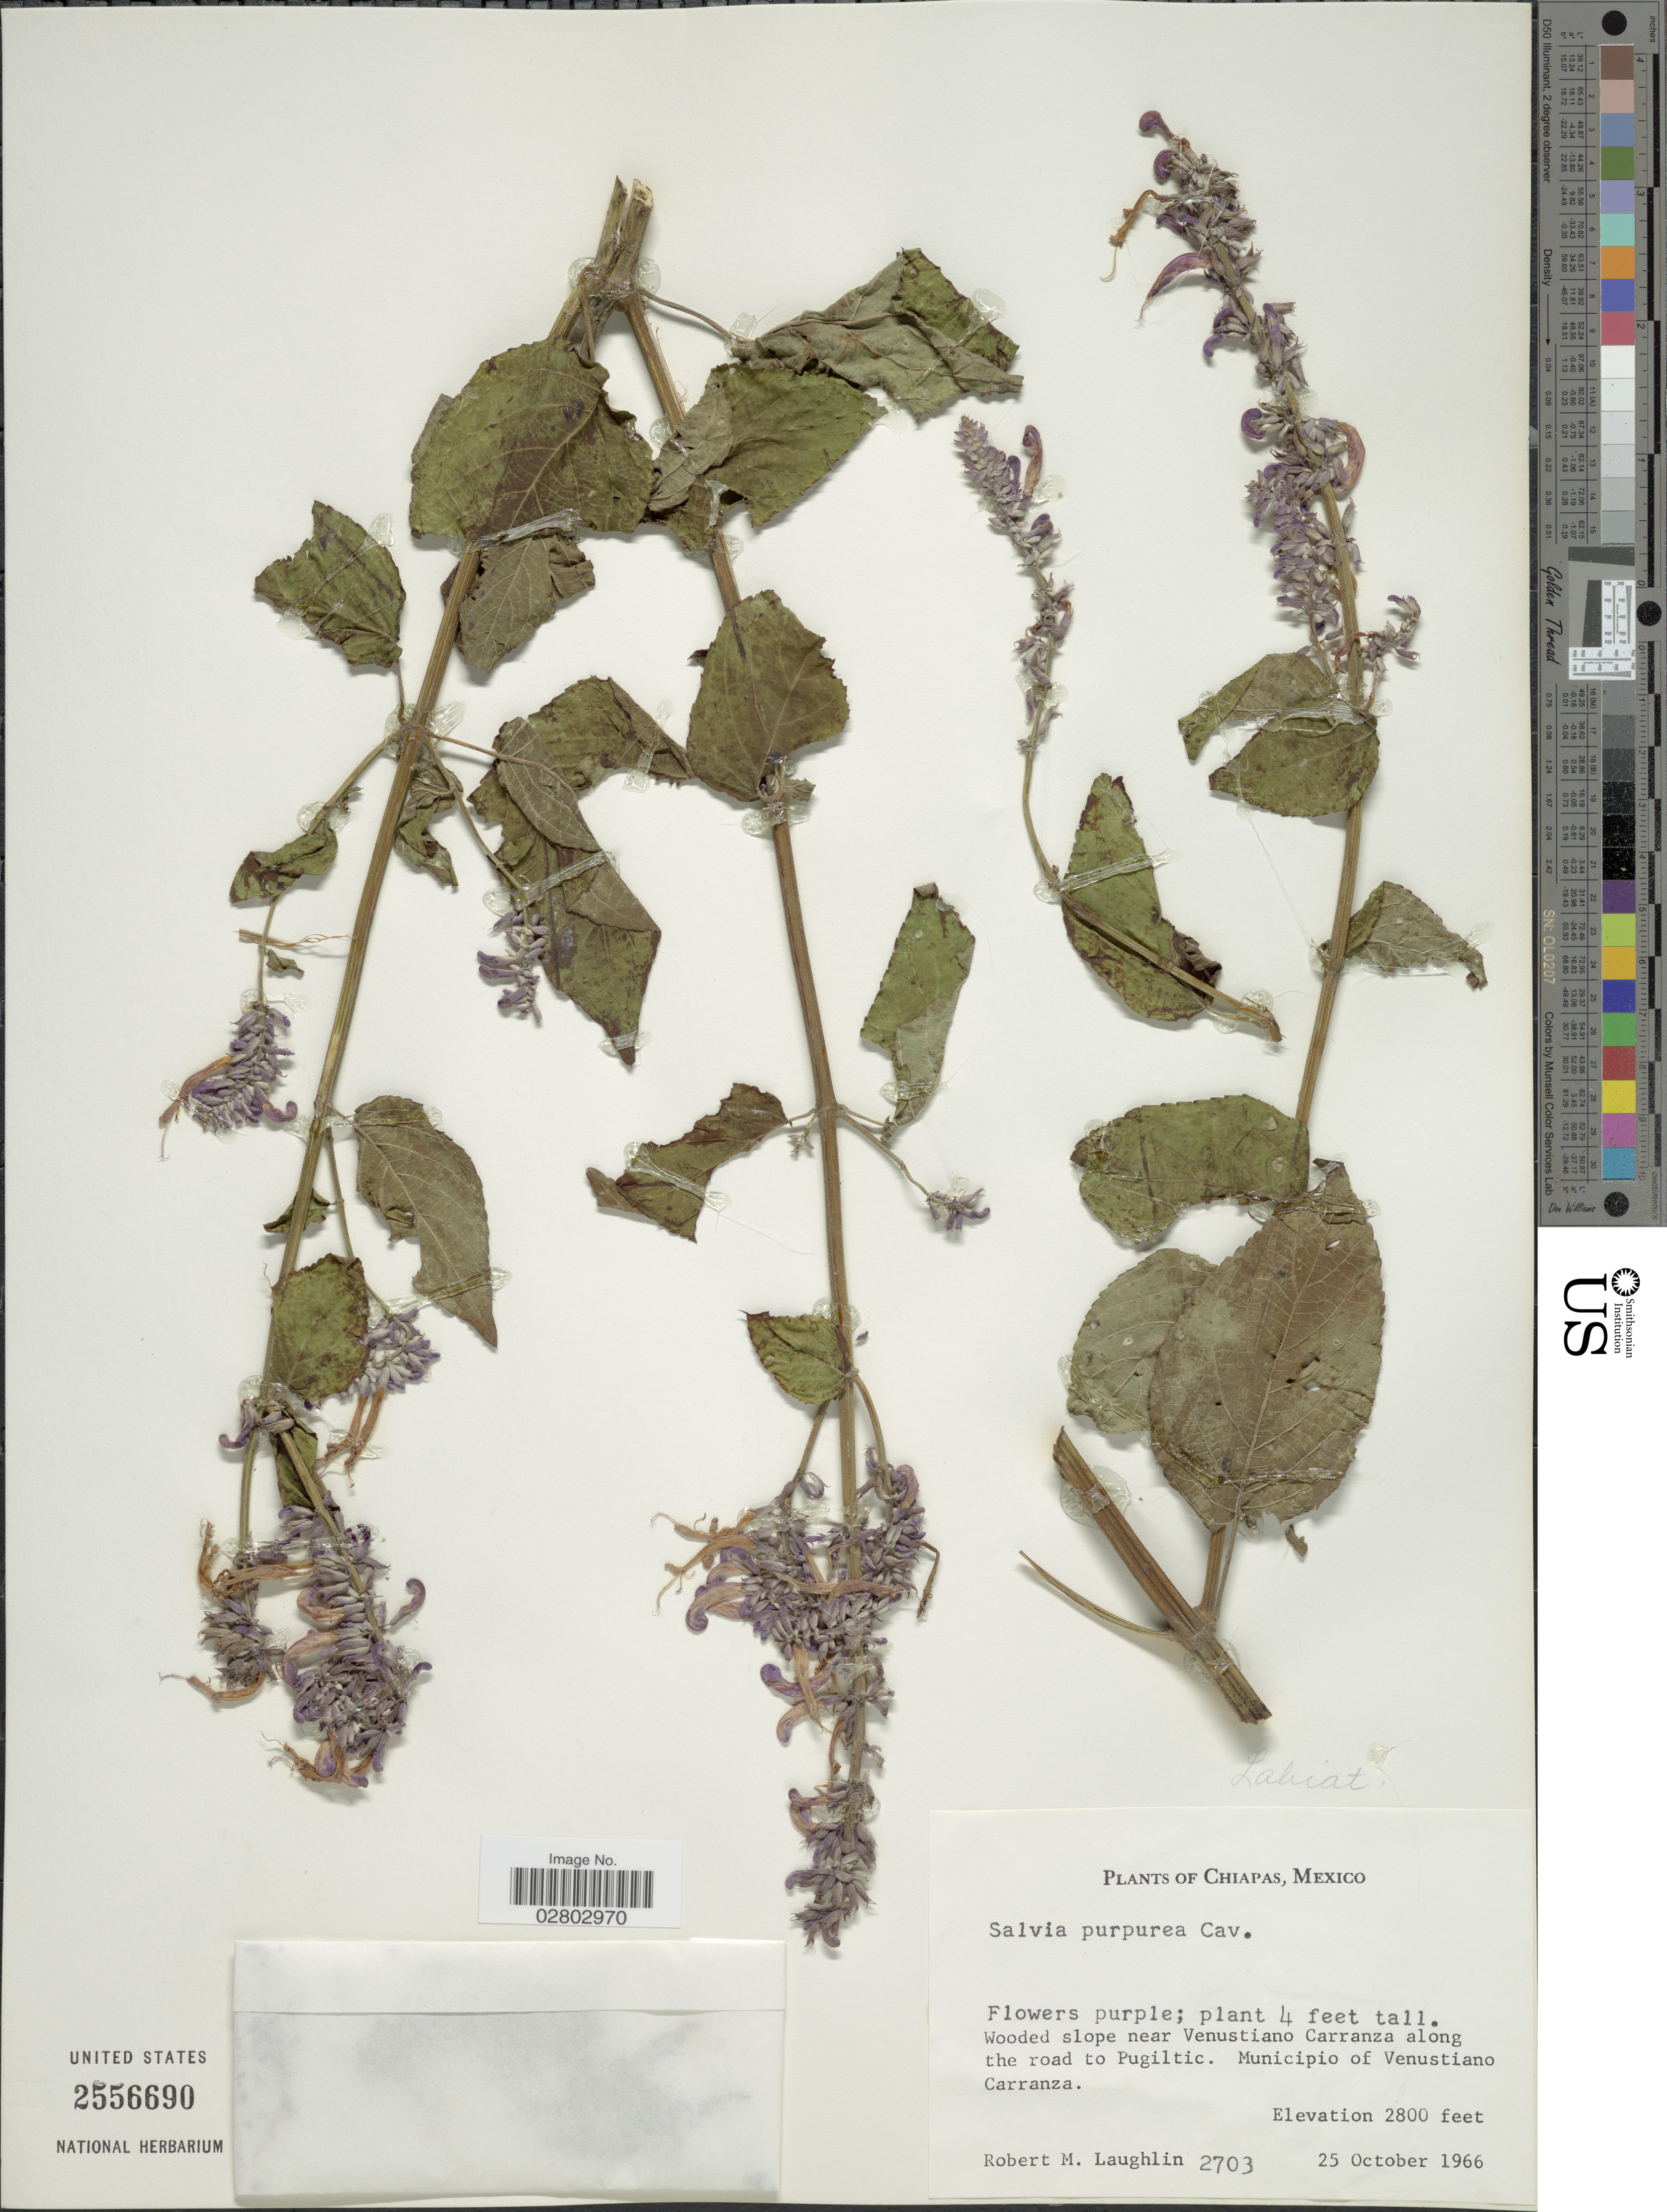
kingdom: Plantae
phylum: Tracheophyta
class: Magnoliopsida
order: Lamiales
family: Lamiaceae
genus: Salvia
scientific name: Salvia purpurea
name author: Cav.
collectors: R. M. Laughlin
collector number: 2703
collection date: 1966-10-25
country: Mexico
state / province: Chiapas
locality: Wooded slope near Venustiano Carranza along the road to Pugiltic, Municipio of Venustiano Carranza.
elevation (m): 853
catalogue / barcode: US 2556690